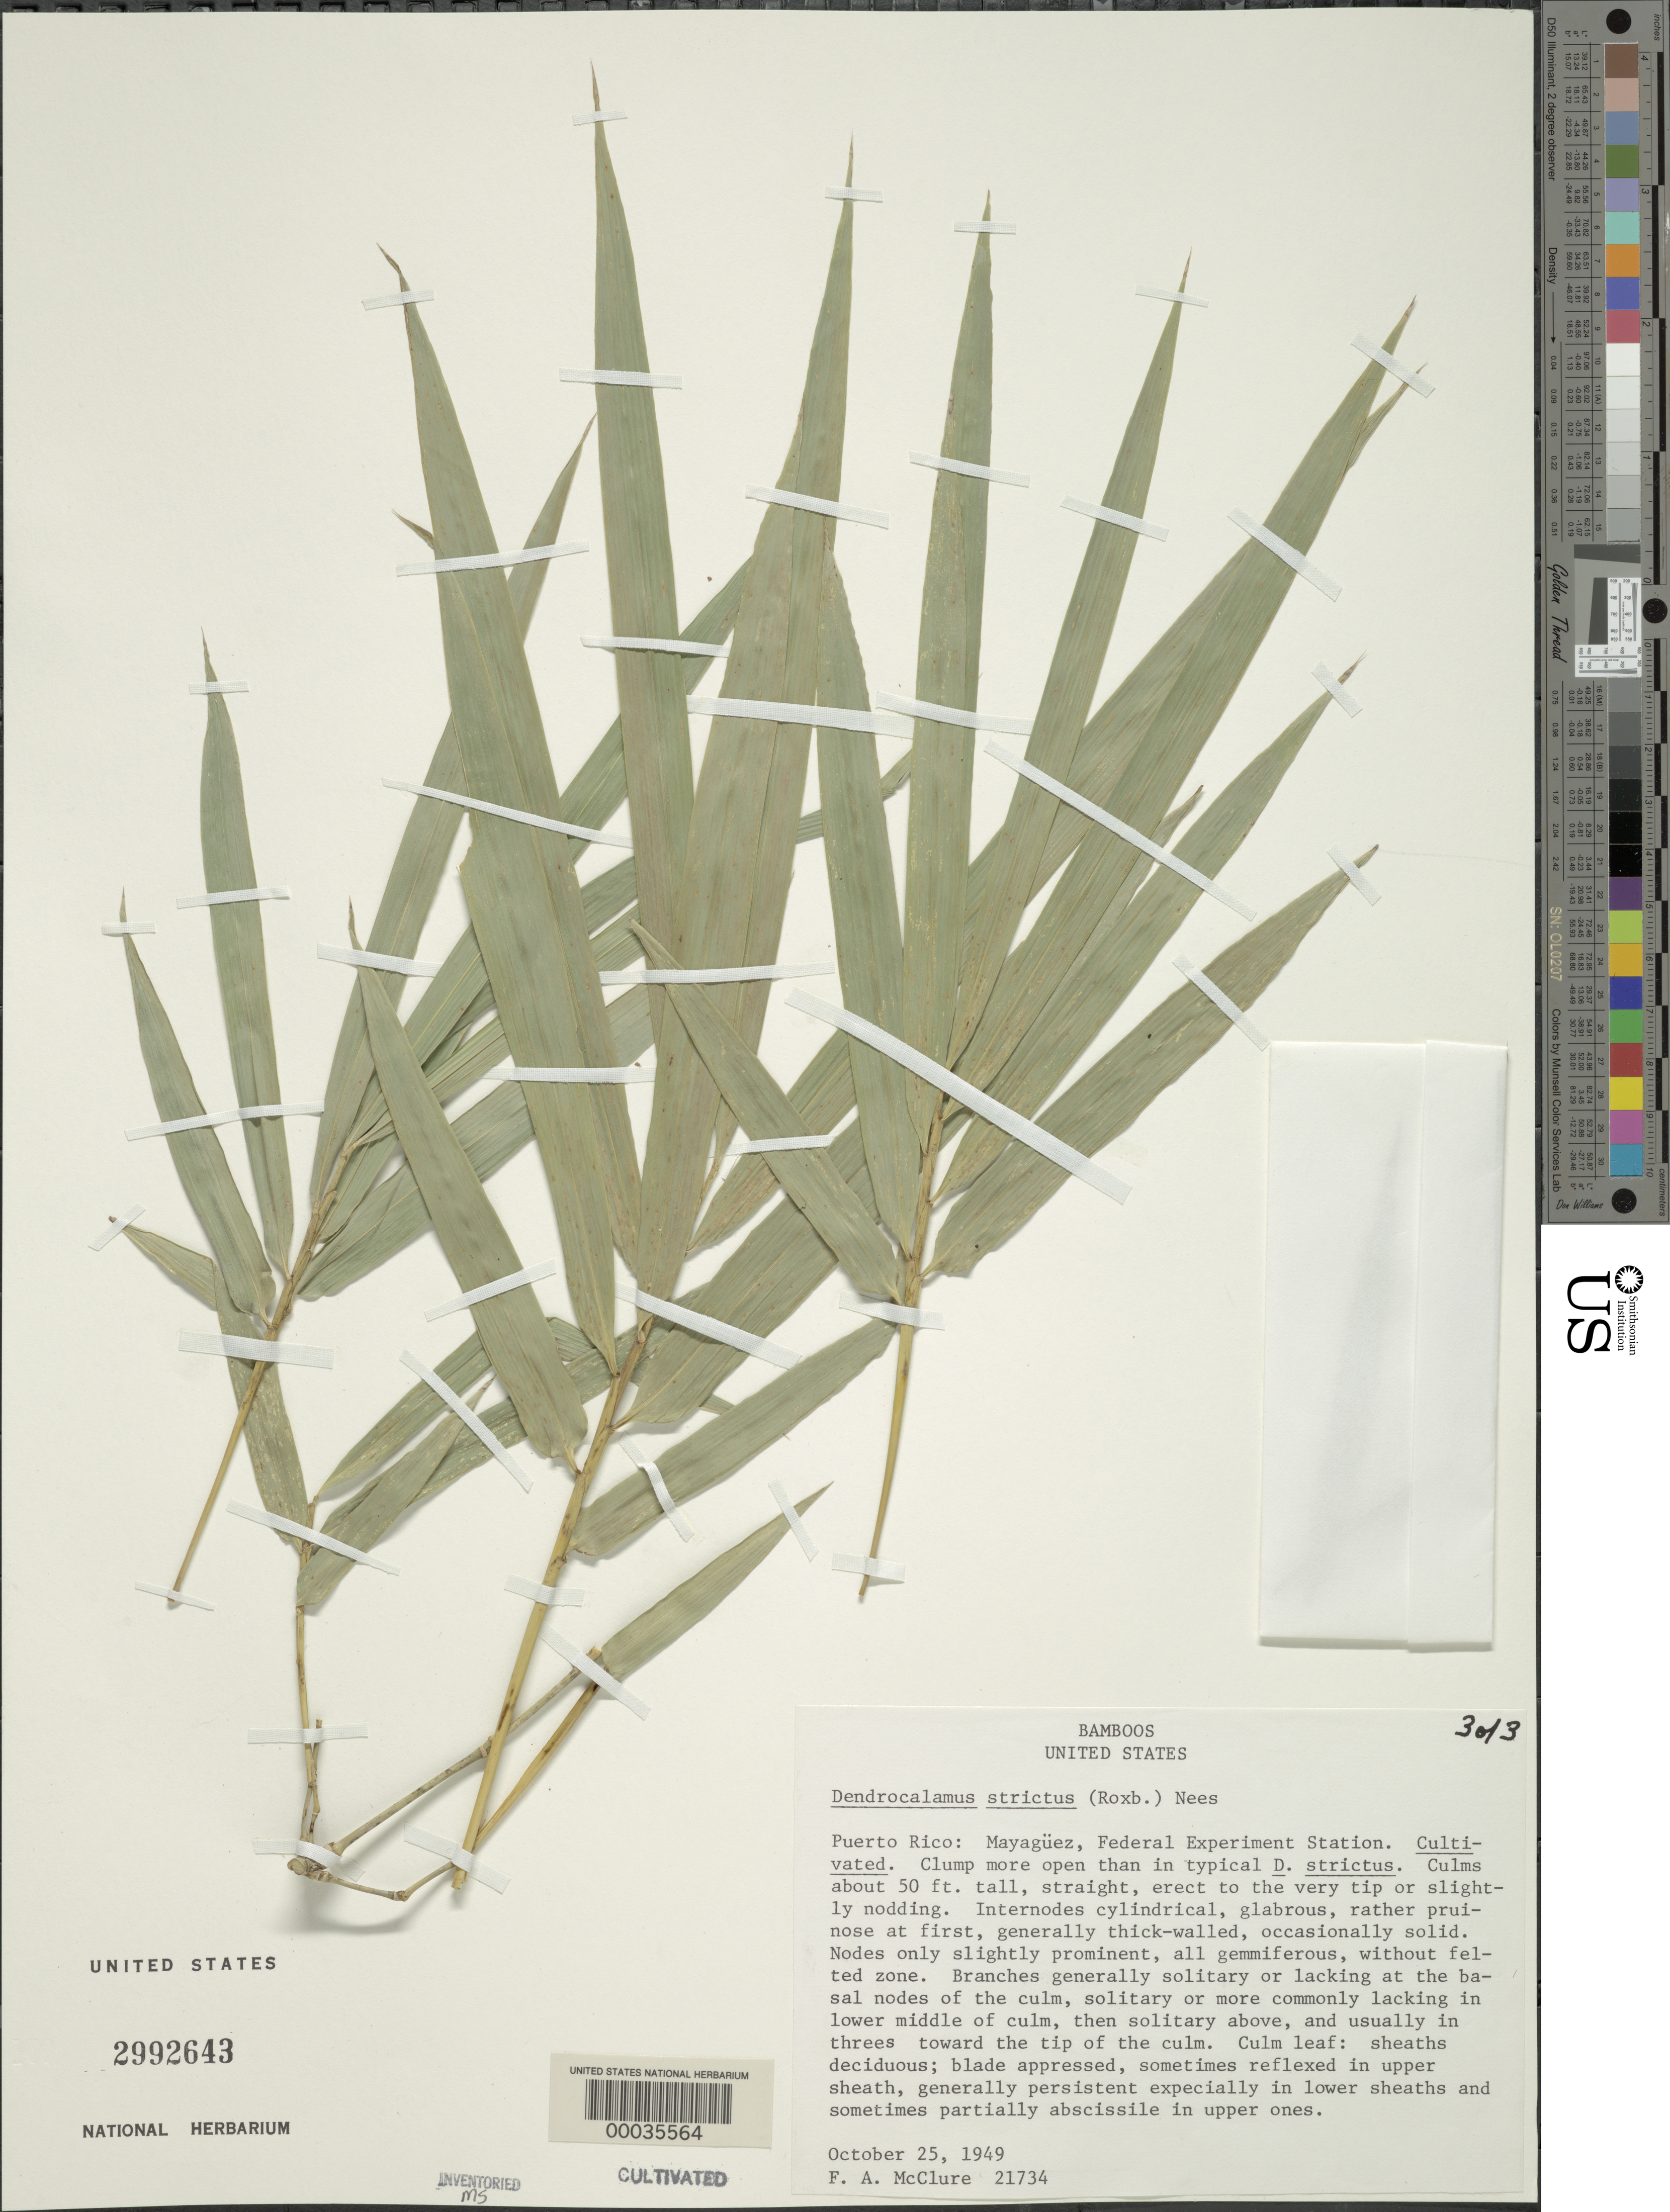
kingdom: Plantae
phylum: Tracheophyta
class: Liliopsida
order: Poales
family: Poaceae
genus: Dendrocalamus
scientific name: Dendrocalamus strictus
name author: (Roxb.) Nees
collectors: F. A. McClure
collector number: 21734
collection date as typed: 25 Oct 1949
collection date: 1949-10-25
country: Puerto Rico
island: Greater Antilles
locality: Federal experimental station-mayaguez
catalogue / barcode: US 2992643